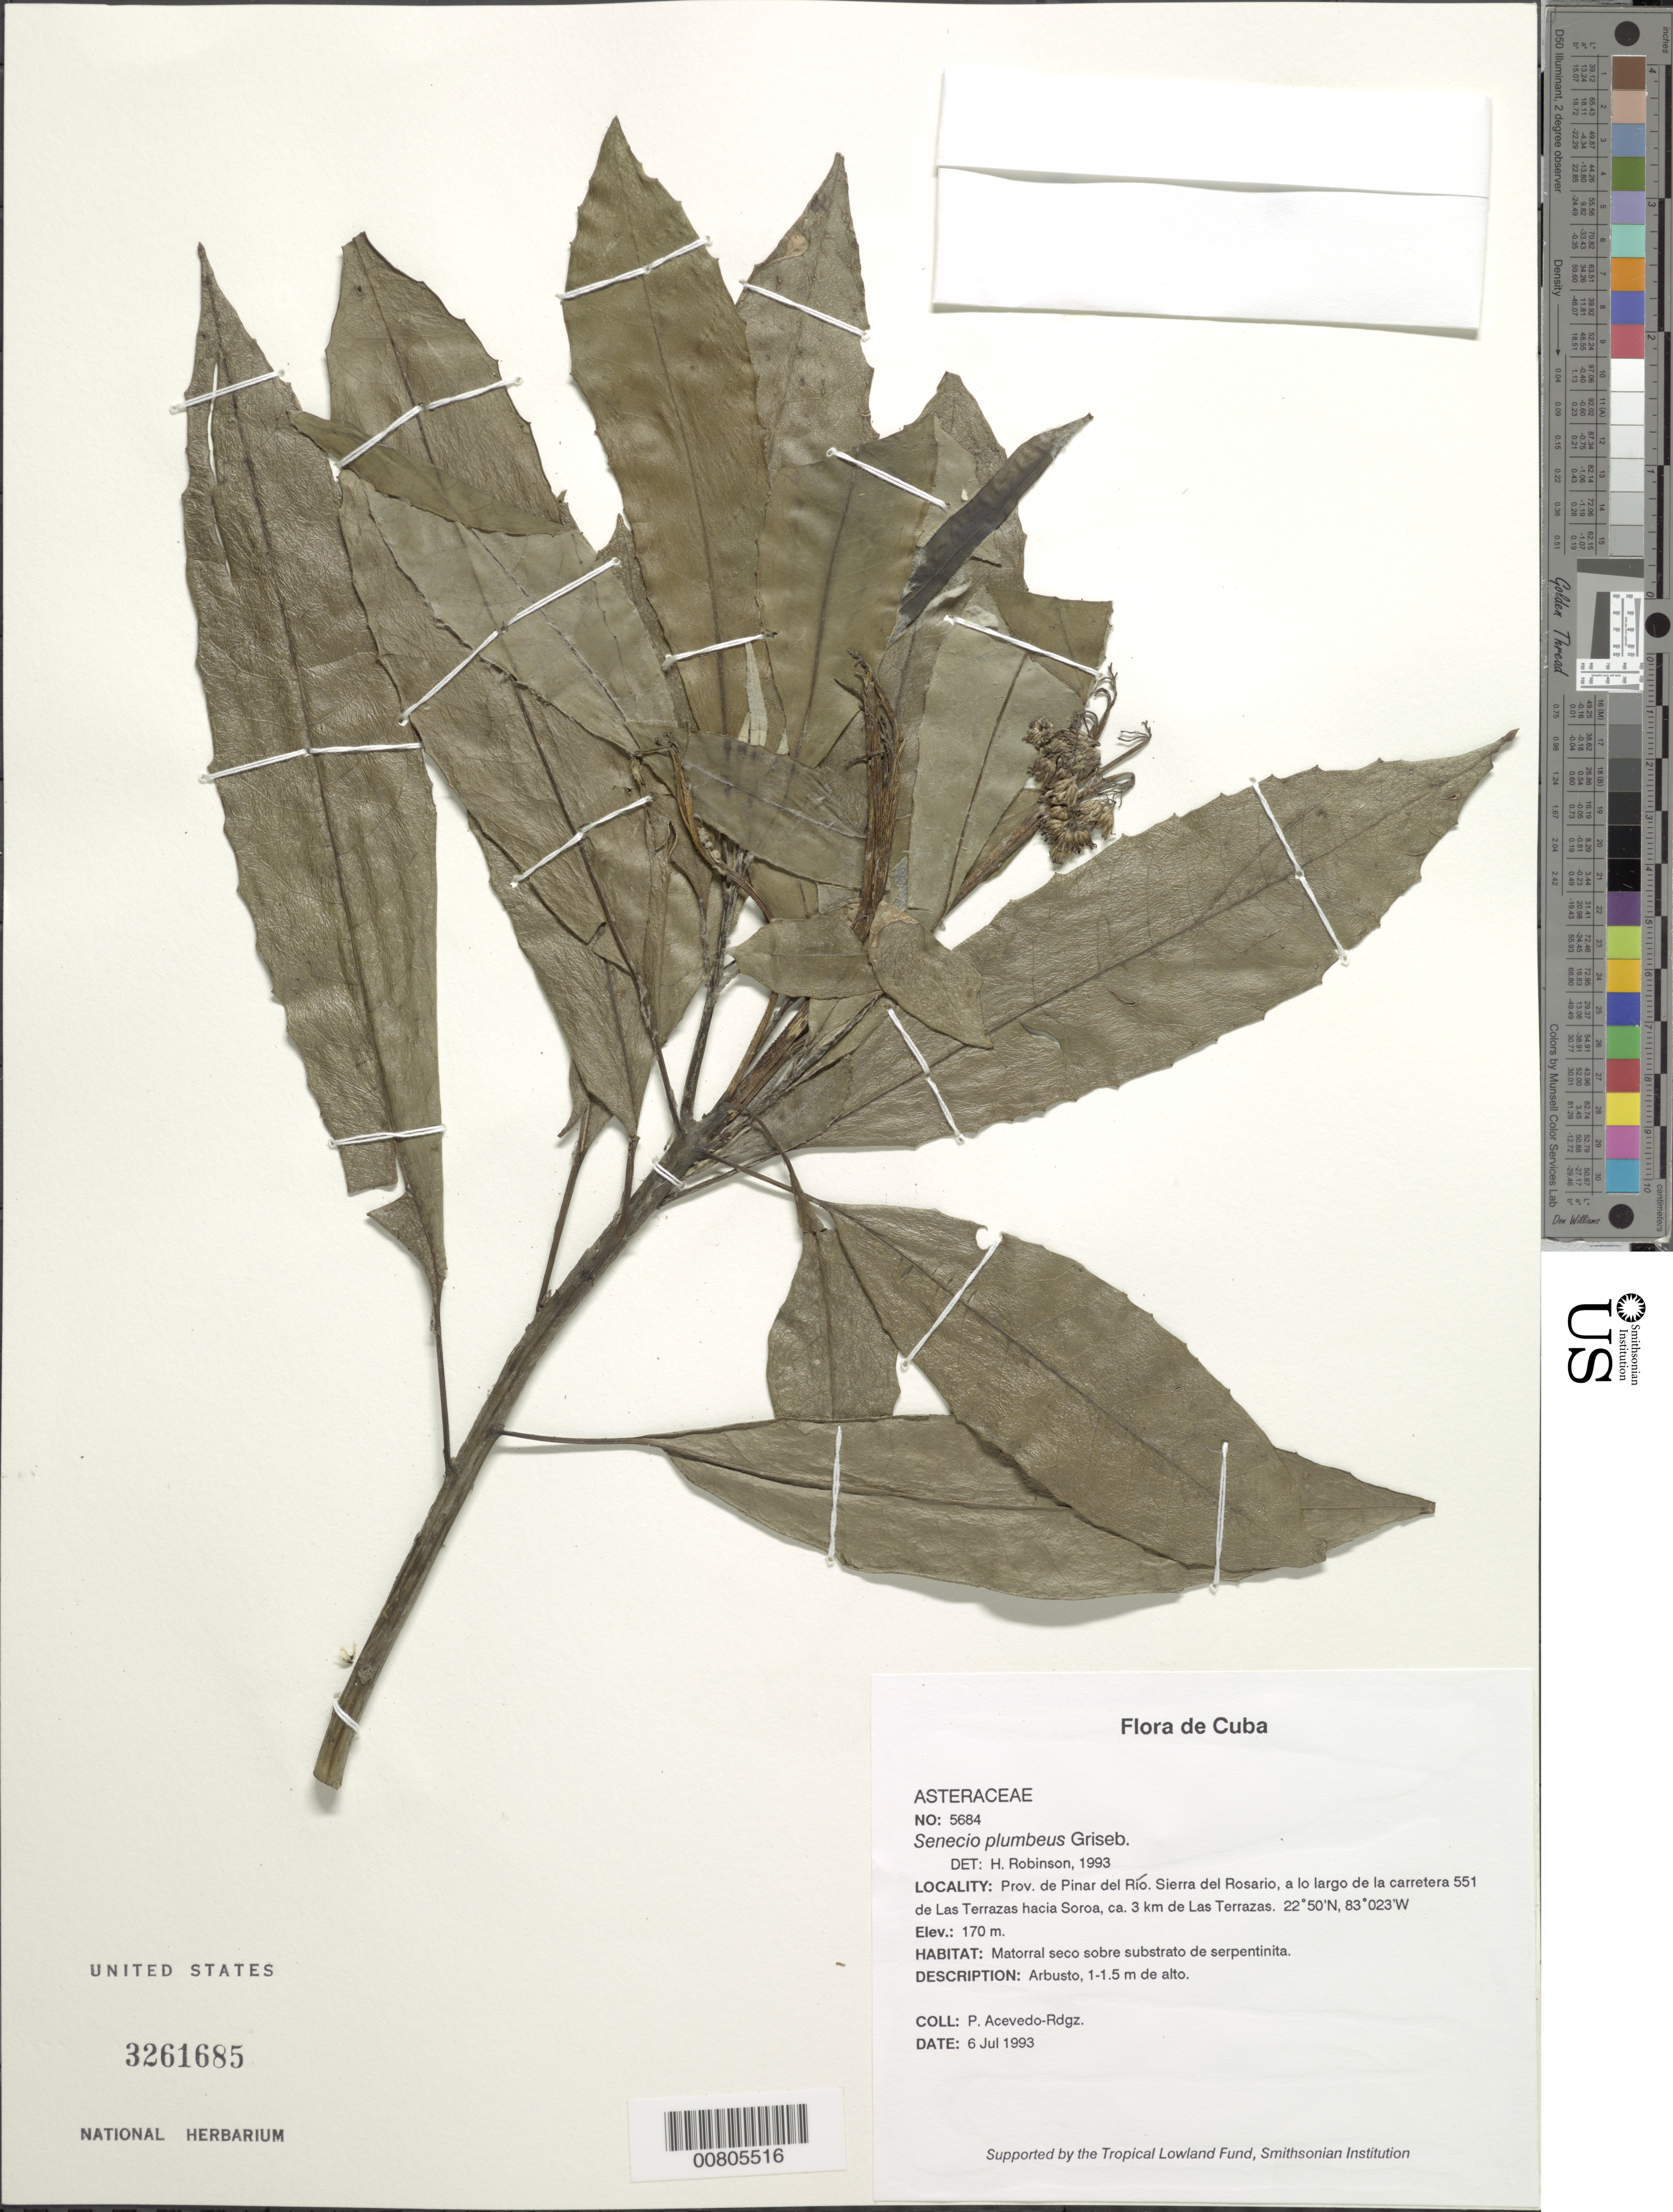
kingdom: Plantae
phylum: Tracheophyta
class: Magnoliopsida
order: Asterales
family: Asteraceae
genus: Senecio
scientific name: Senecio plumbeus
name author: Griseb.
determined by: Robinson, Harold E., (US)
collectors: P. Acevedo-Rodr.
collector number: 5684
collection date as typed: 06 Jul 1993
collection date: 1993-07-06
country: Cuba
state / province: Pinar del Rio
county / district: Municipio de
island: Cuba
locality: Prov de Pinar del Río Sierra del Rosario, a lo largo de la carretera 551 de Las Terrazas hacia Soroa, ca 3 km de Las Terrazas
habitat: Matorral seco sobre substrato de serpentinita.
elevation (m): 170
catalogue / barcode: US 3261685